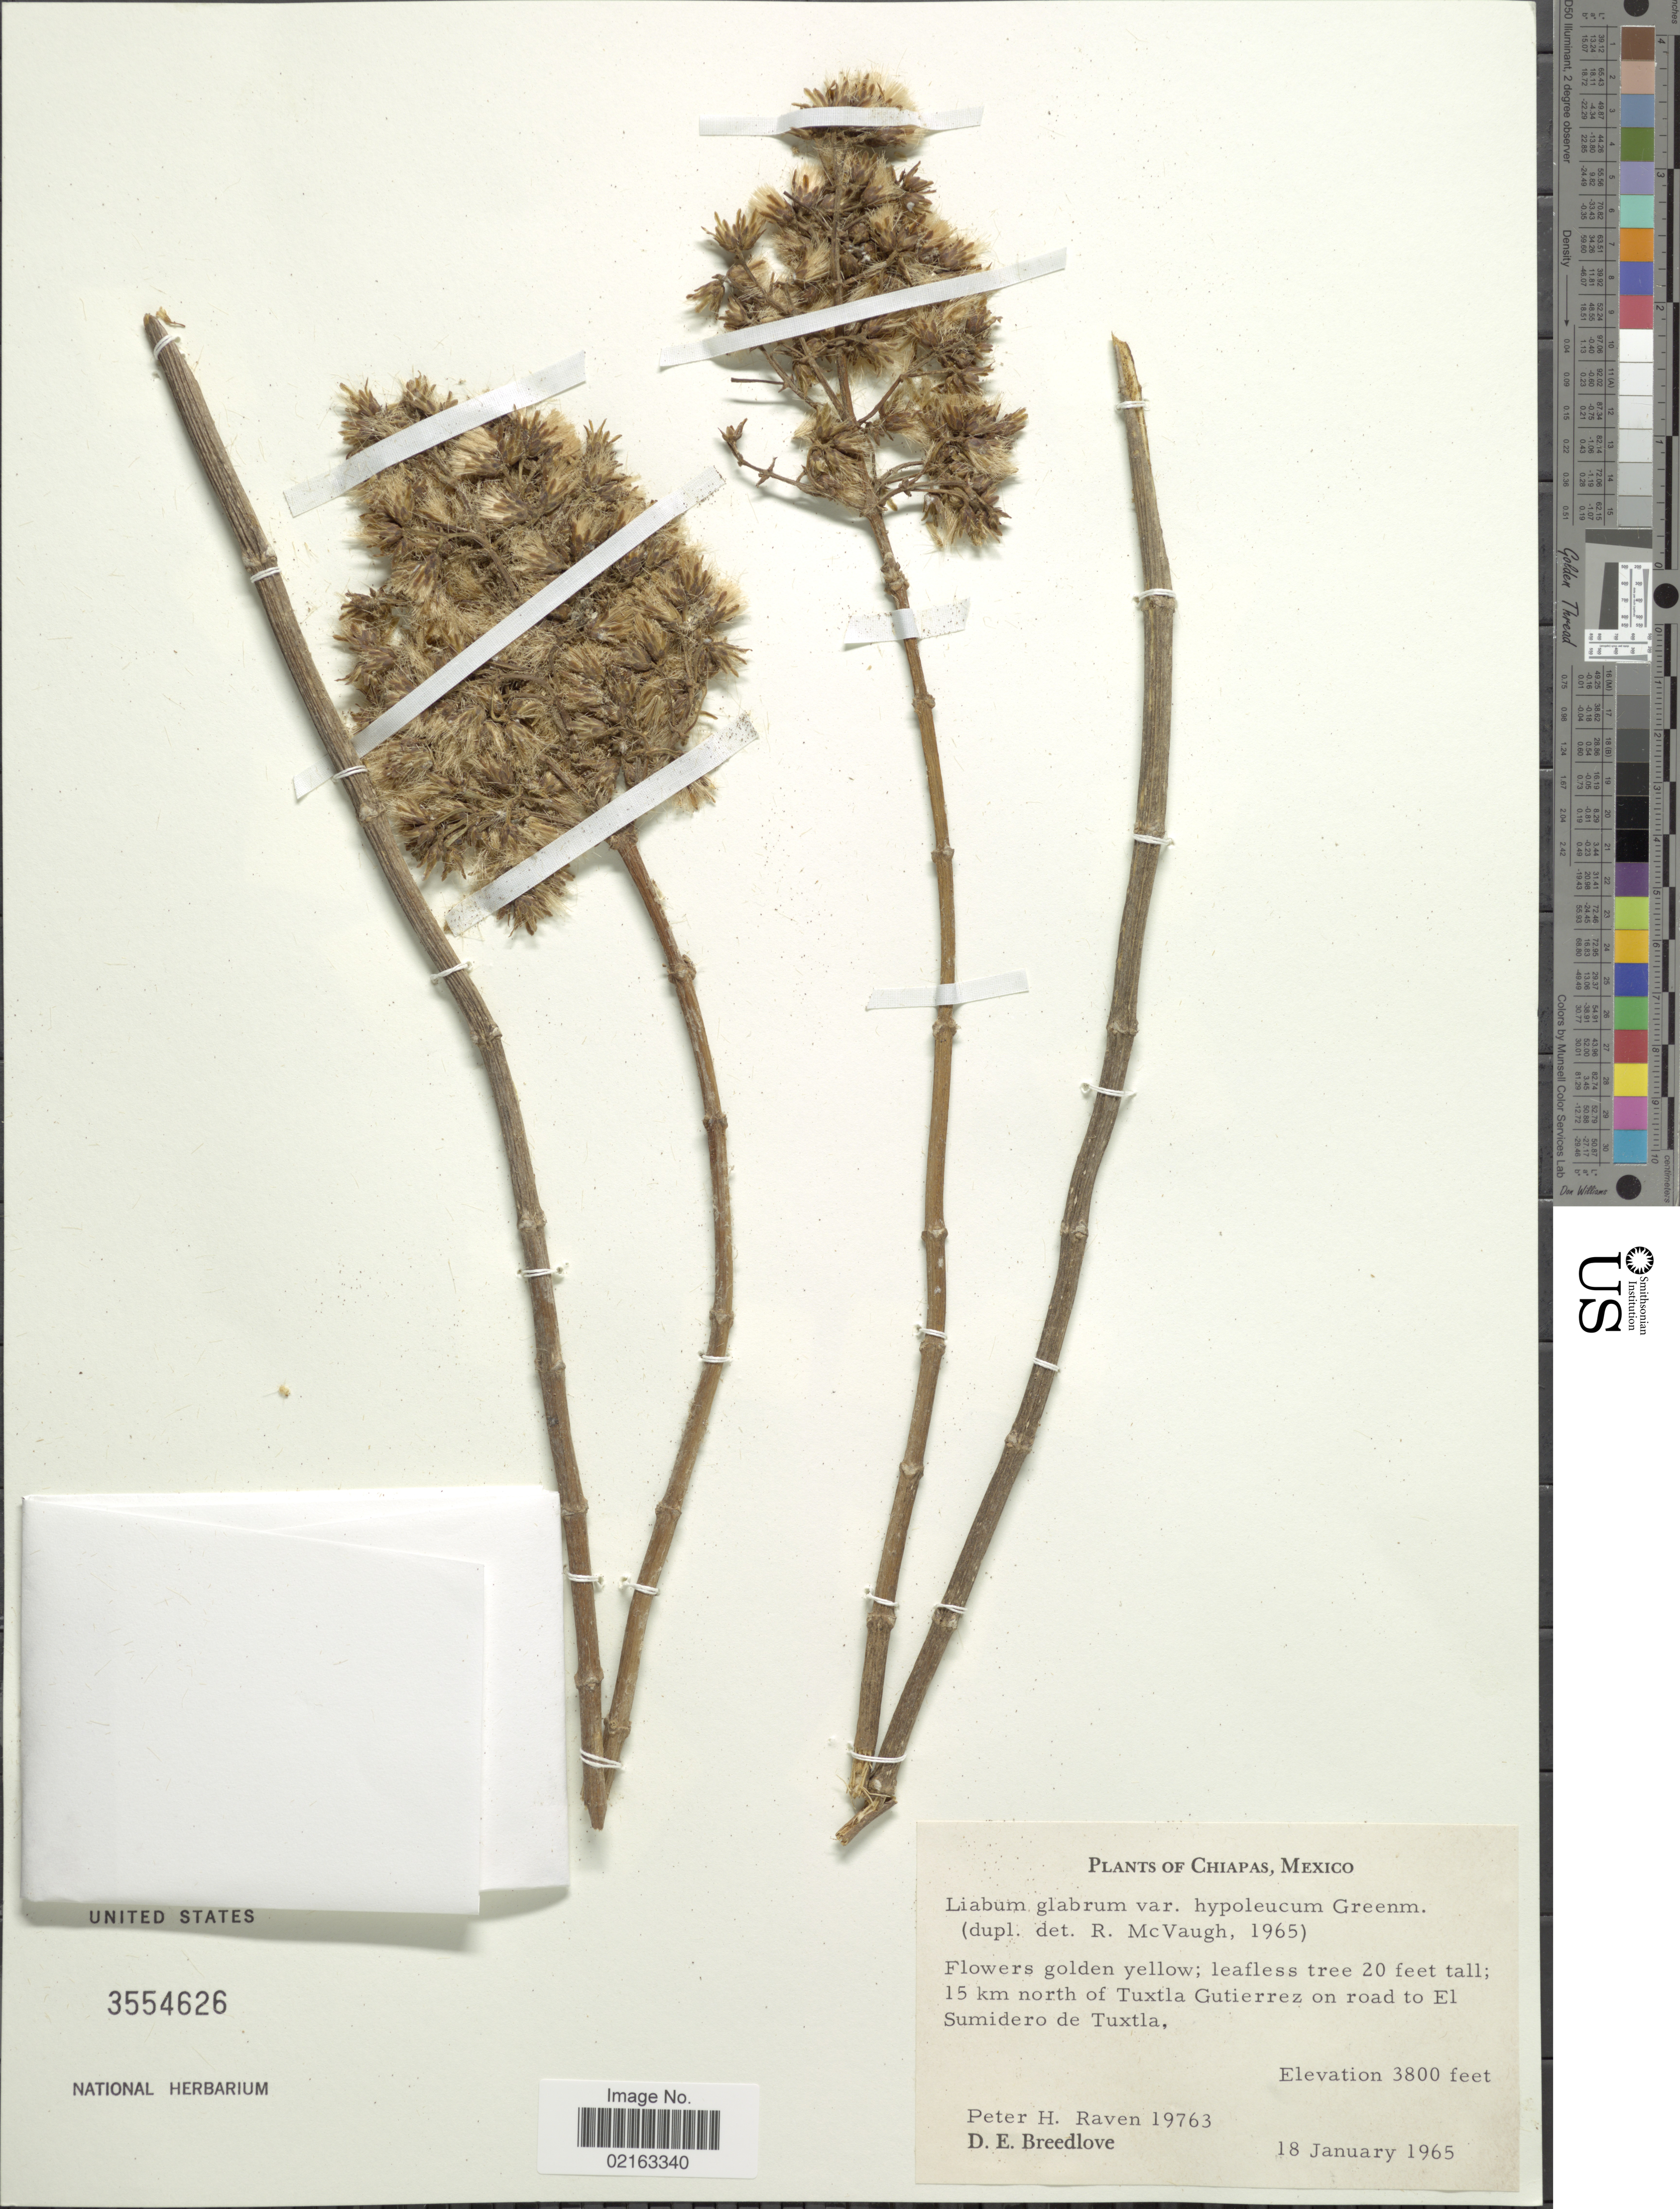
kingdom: Plantae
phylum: Tracheophyta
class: Magnoliopsida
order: Asterales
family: Asteraceae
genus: Sinclairia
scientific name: Sinclairia glabra var. hypoleuca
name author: (Greenm.) B.L. Turner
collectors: P. Raven & D. E. Breedlove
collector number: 19763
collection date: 1965-01-18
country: Mexico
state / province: Chiapas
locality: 15 km north of Tuxtla Gutierrez on road to El Sumidero de Tuxtla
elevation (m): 1158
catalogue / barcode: US 3554626